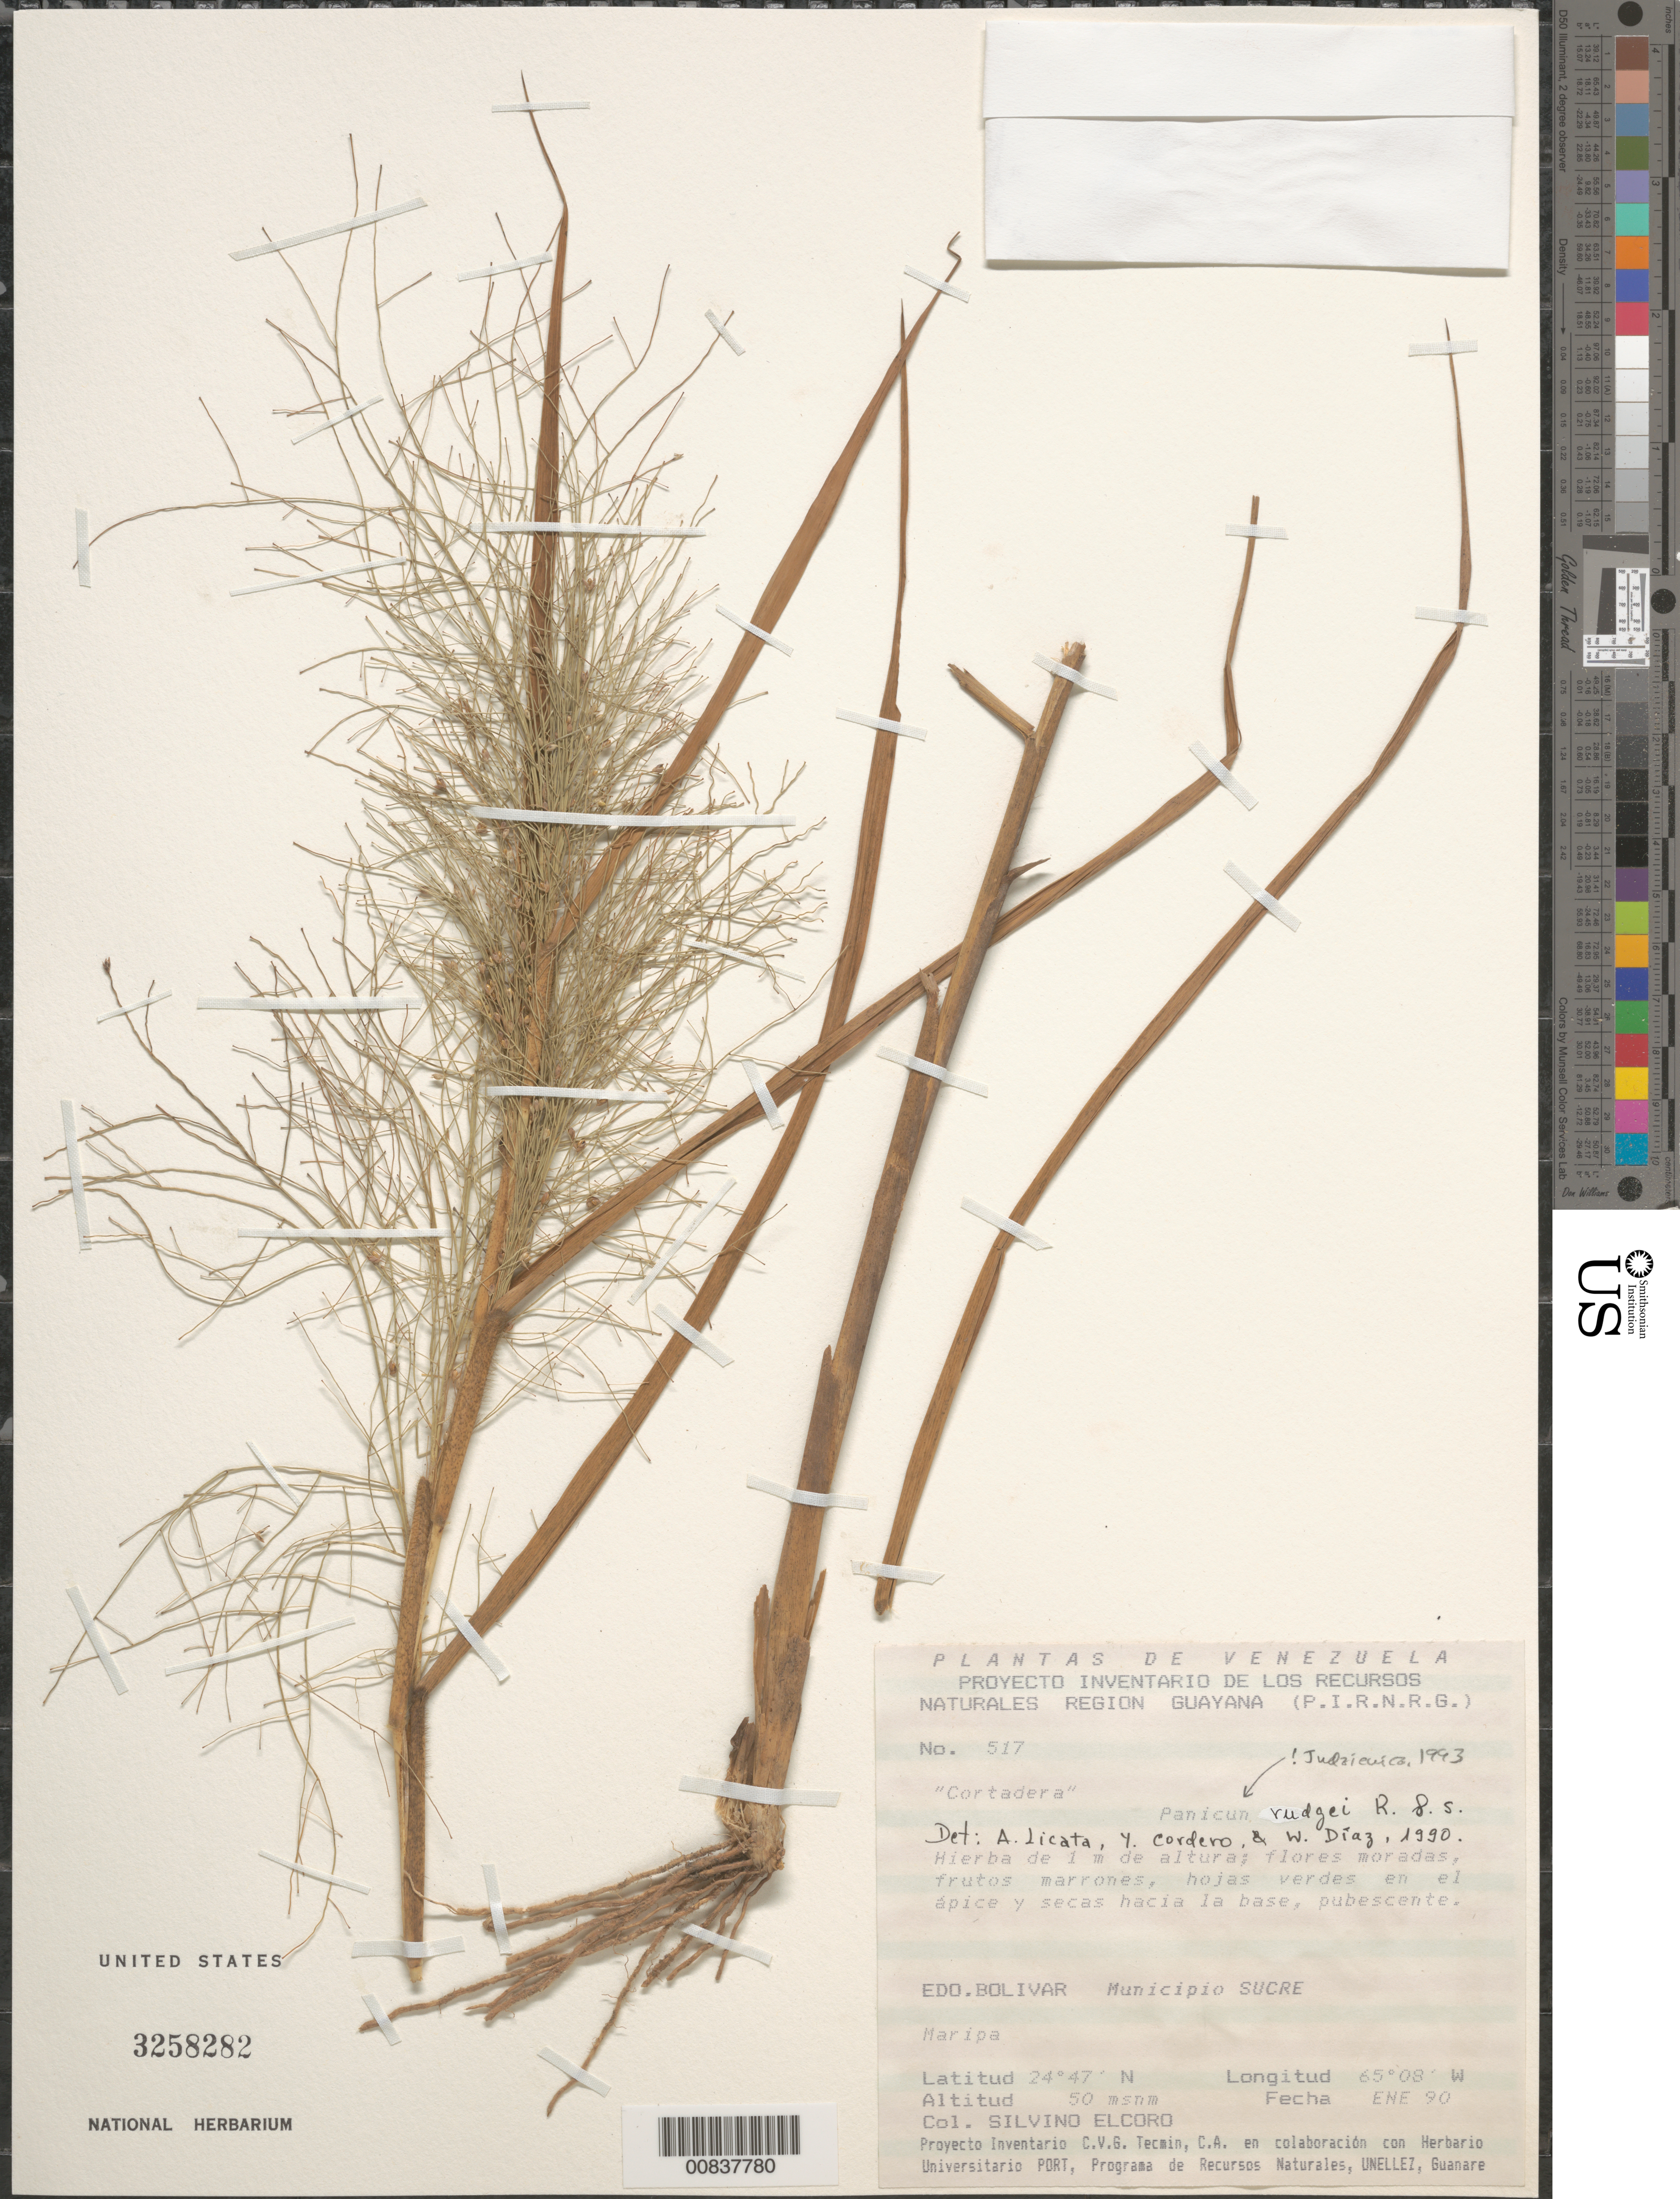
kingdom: Plantae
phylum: Tracheophyta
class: Liliopsida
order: Poales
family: Poaceae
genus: Panicum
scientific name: Panicum rudgei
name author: Roem. & Schult.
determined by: Judziewicz, E. J.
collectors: S. Elcoro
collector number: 517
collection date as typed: Feb-90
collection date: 1990-02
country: Venezuela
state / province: Bolívar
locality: Mun. Sucre, Maripa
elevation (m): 50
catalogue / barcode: US 3258282